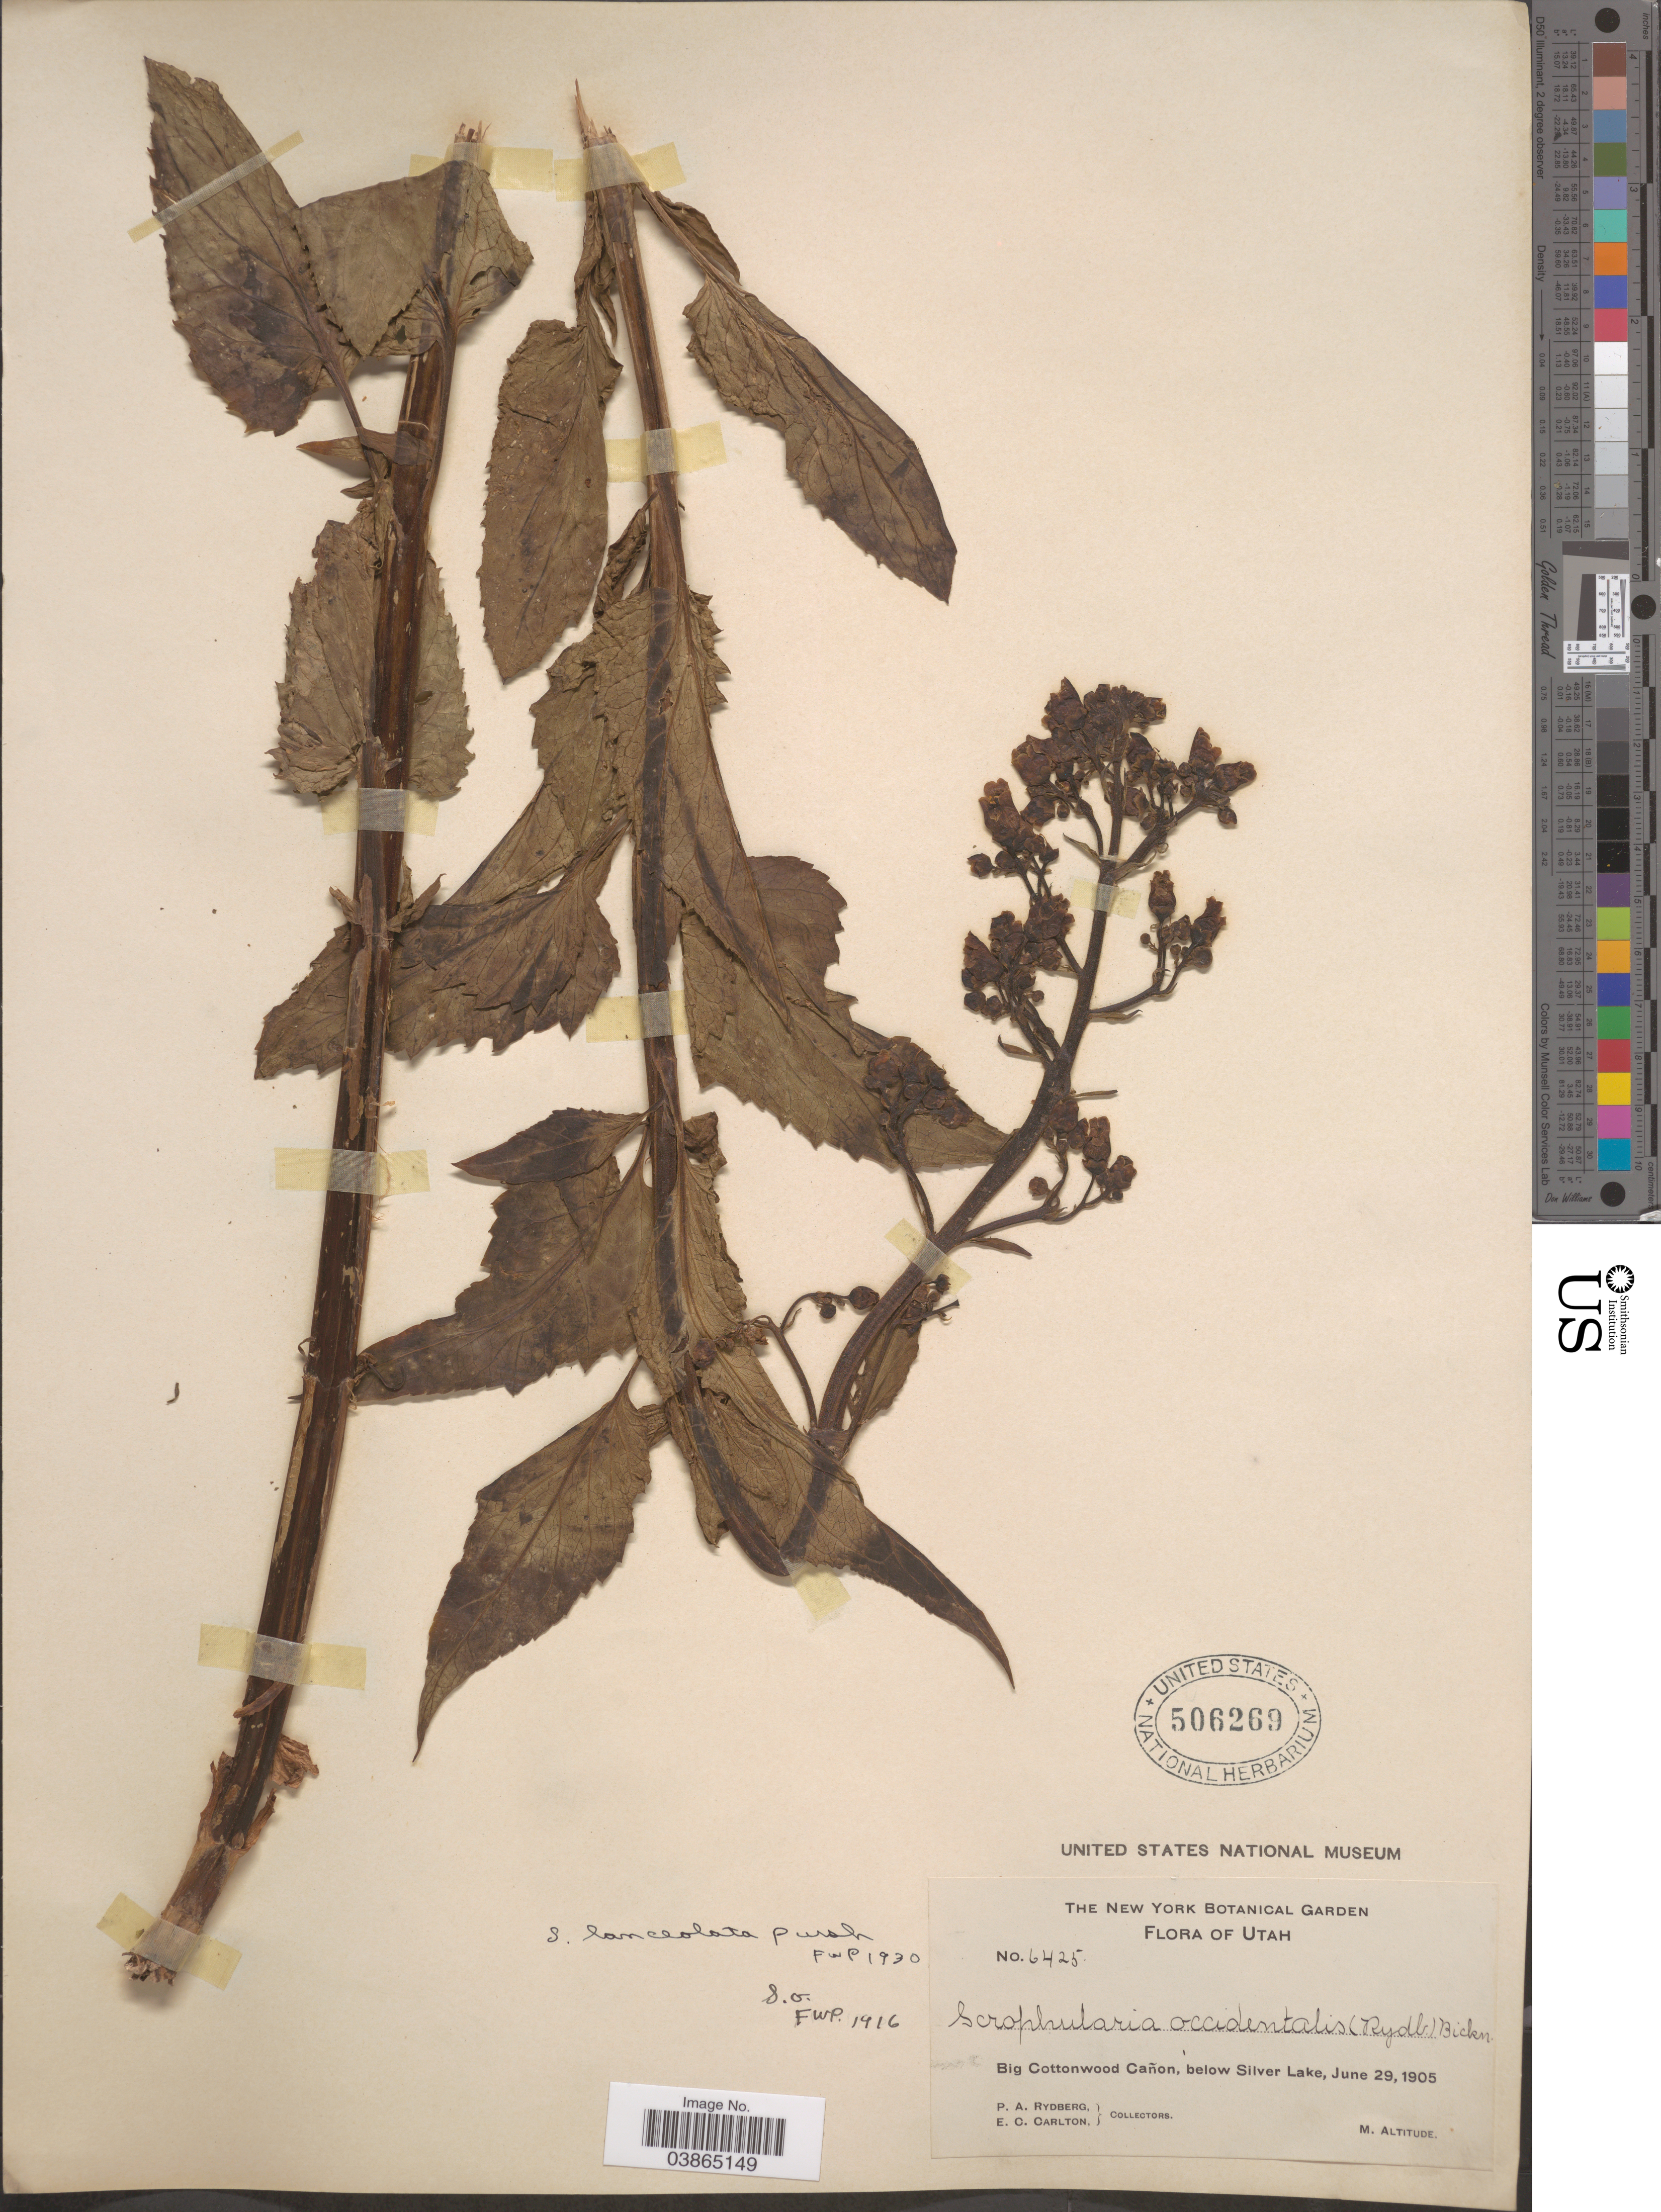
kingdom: Plantae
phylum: Tracheophyta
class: Magnoliopsida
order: Lamiales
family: Scrophulariaceae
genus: Scrophularia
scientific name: Scrophularia lanceolata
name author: Pursh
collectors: P. A. Rydberg & E. Carlton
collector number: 6425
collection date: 1905-06-29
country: United States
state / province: Utah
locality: Big Cottonwood Cañon, below Silver Lake.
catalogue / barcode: US 506269